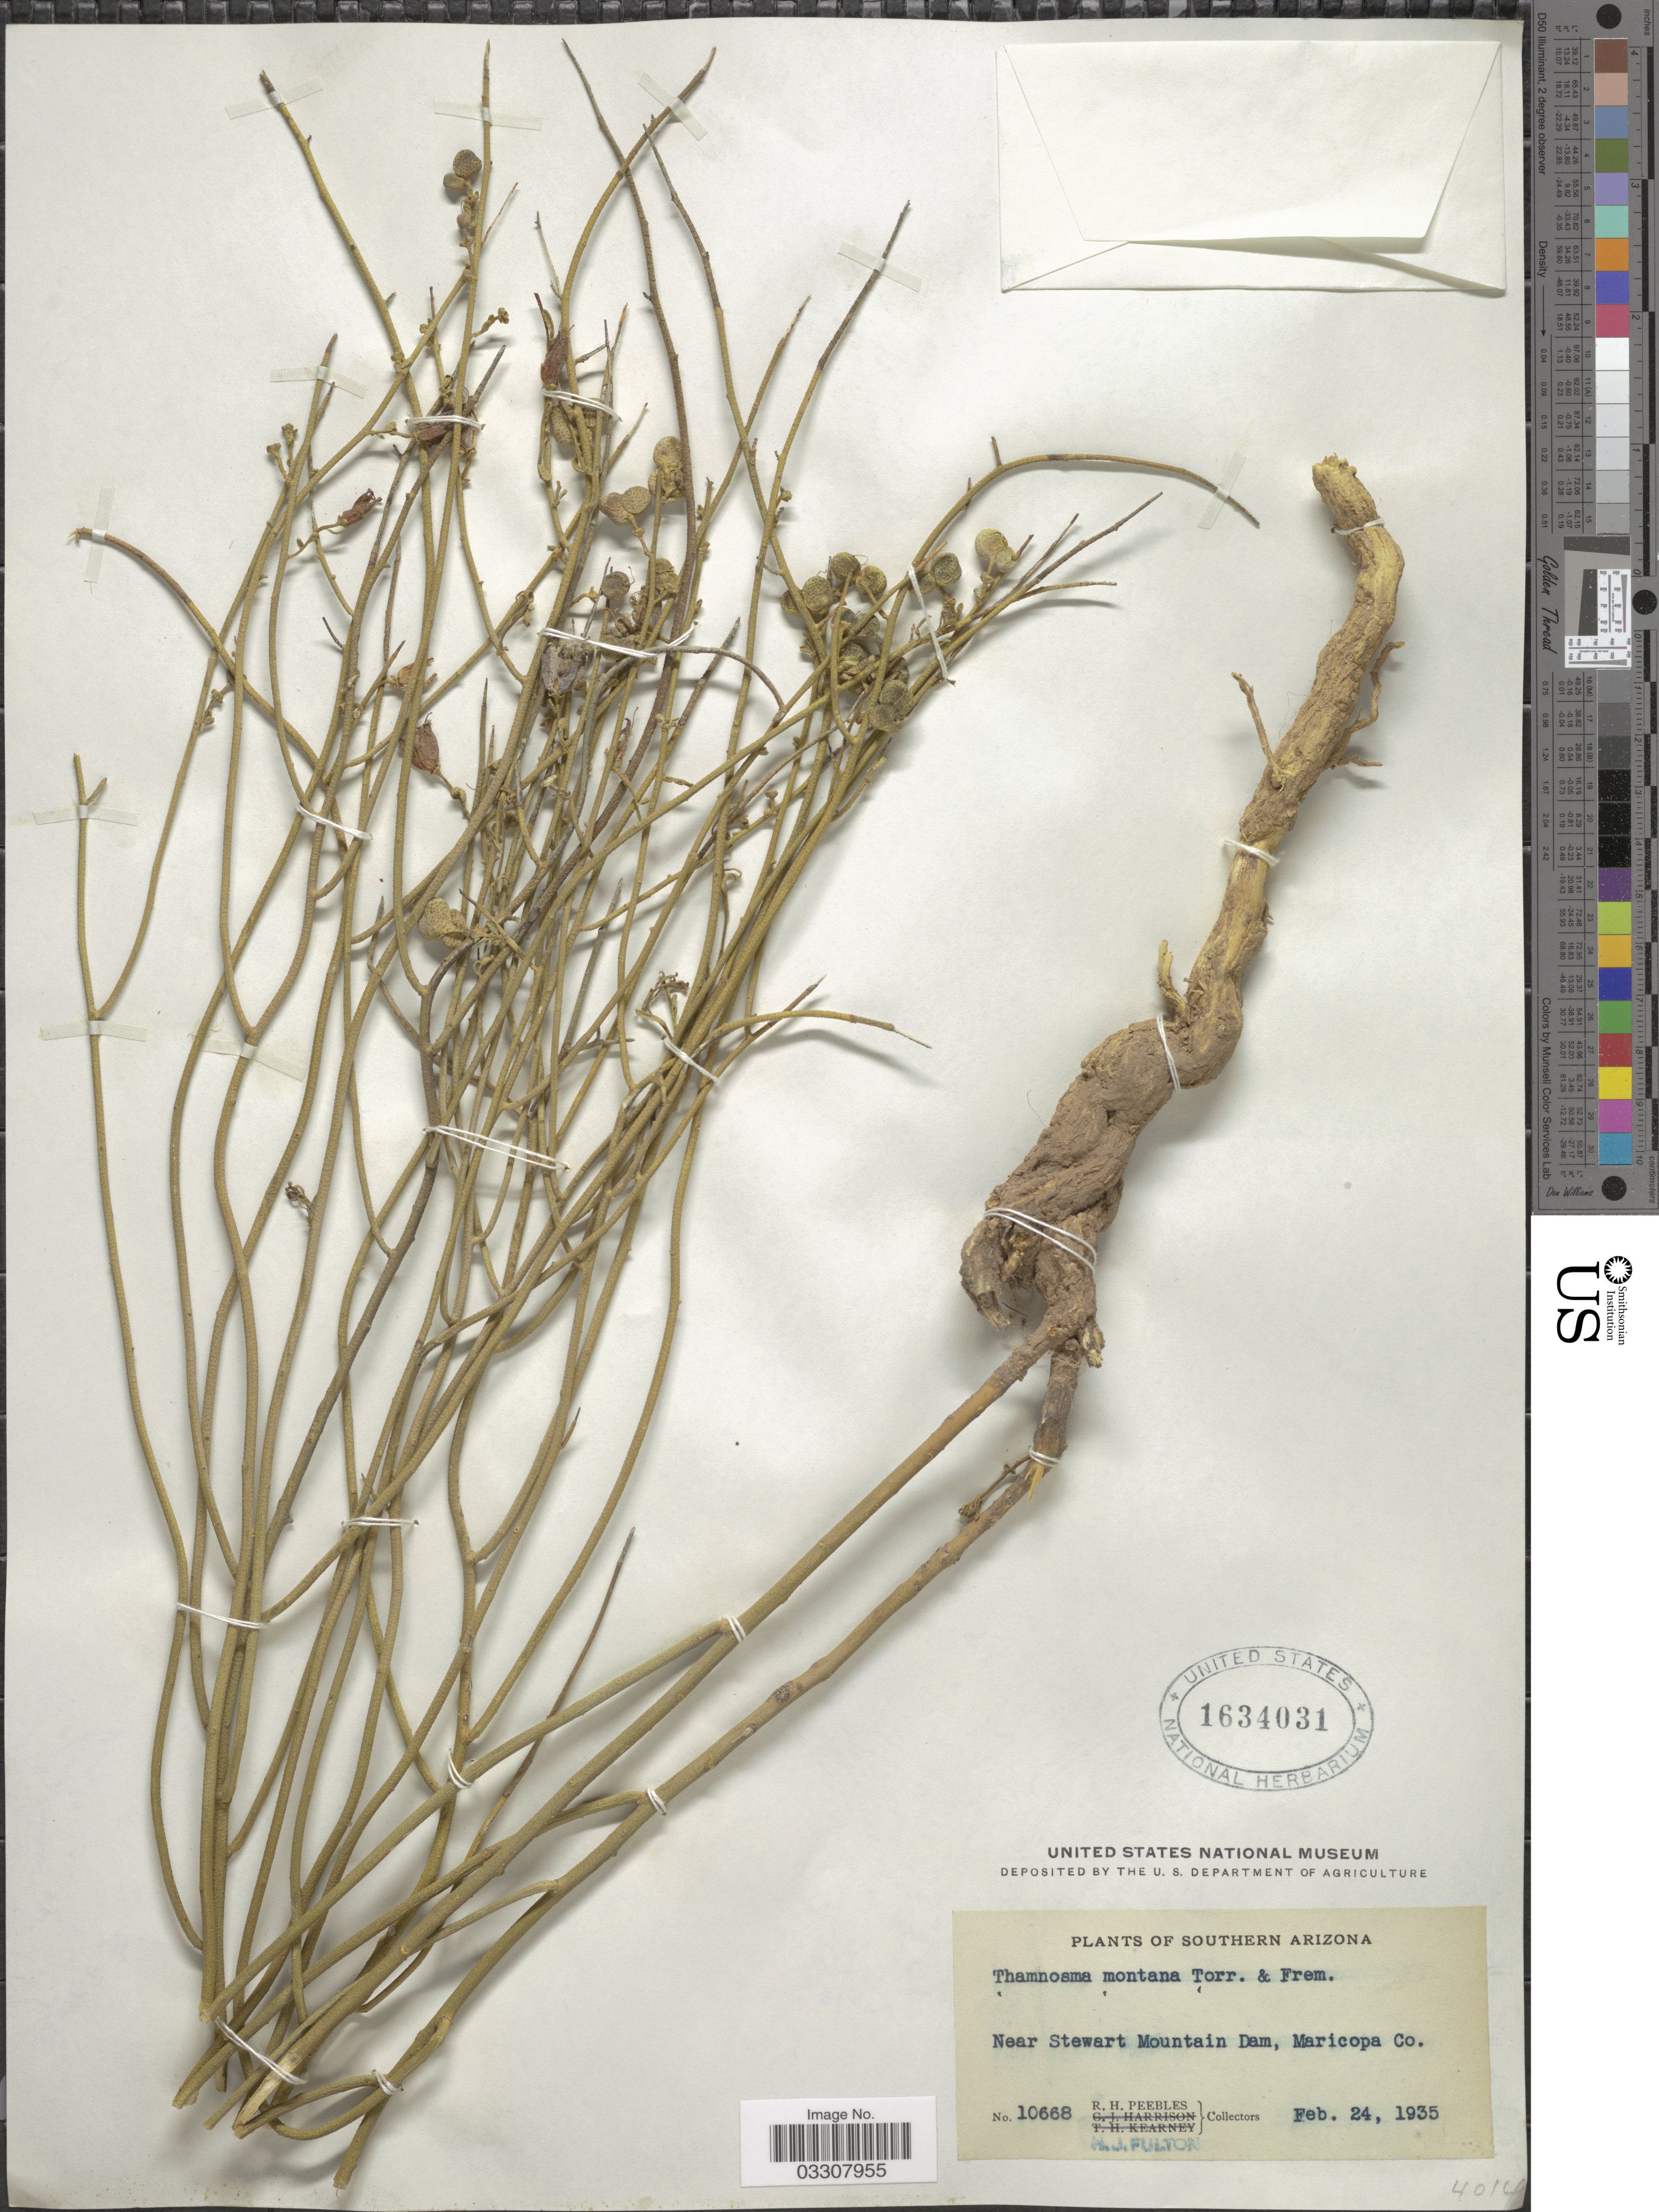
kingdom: Plantae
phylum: Tracheophyta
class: Magnoliopsida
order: Sapindales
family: Rutaceae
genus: Thamnosma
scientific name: Thamnosma montana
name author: Torr. & Frém.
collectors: R. H. Peebles & H. Fulton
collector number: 10668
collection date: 1935-02-24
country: United States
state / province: Arizona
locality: Southern Arizona. Near Stewart Mountain Dam, Maricopa Co.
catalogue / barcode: US 1634031